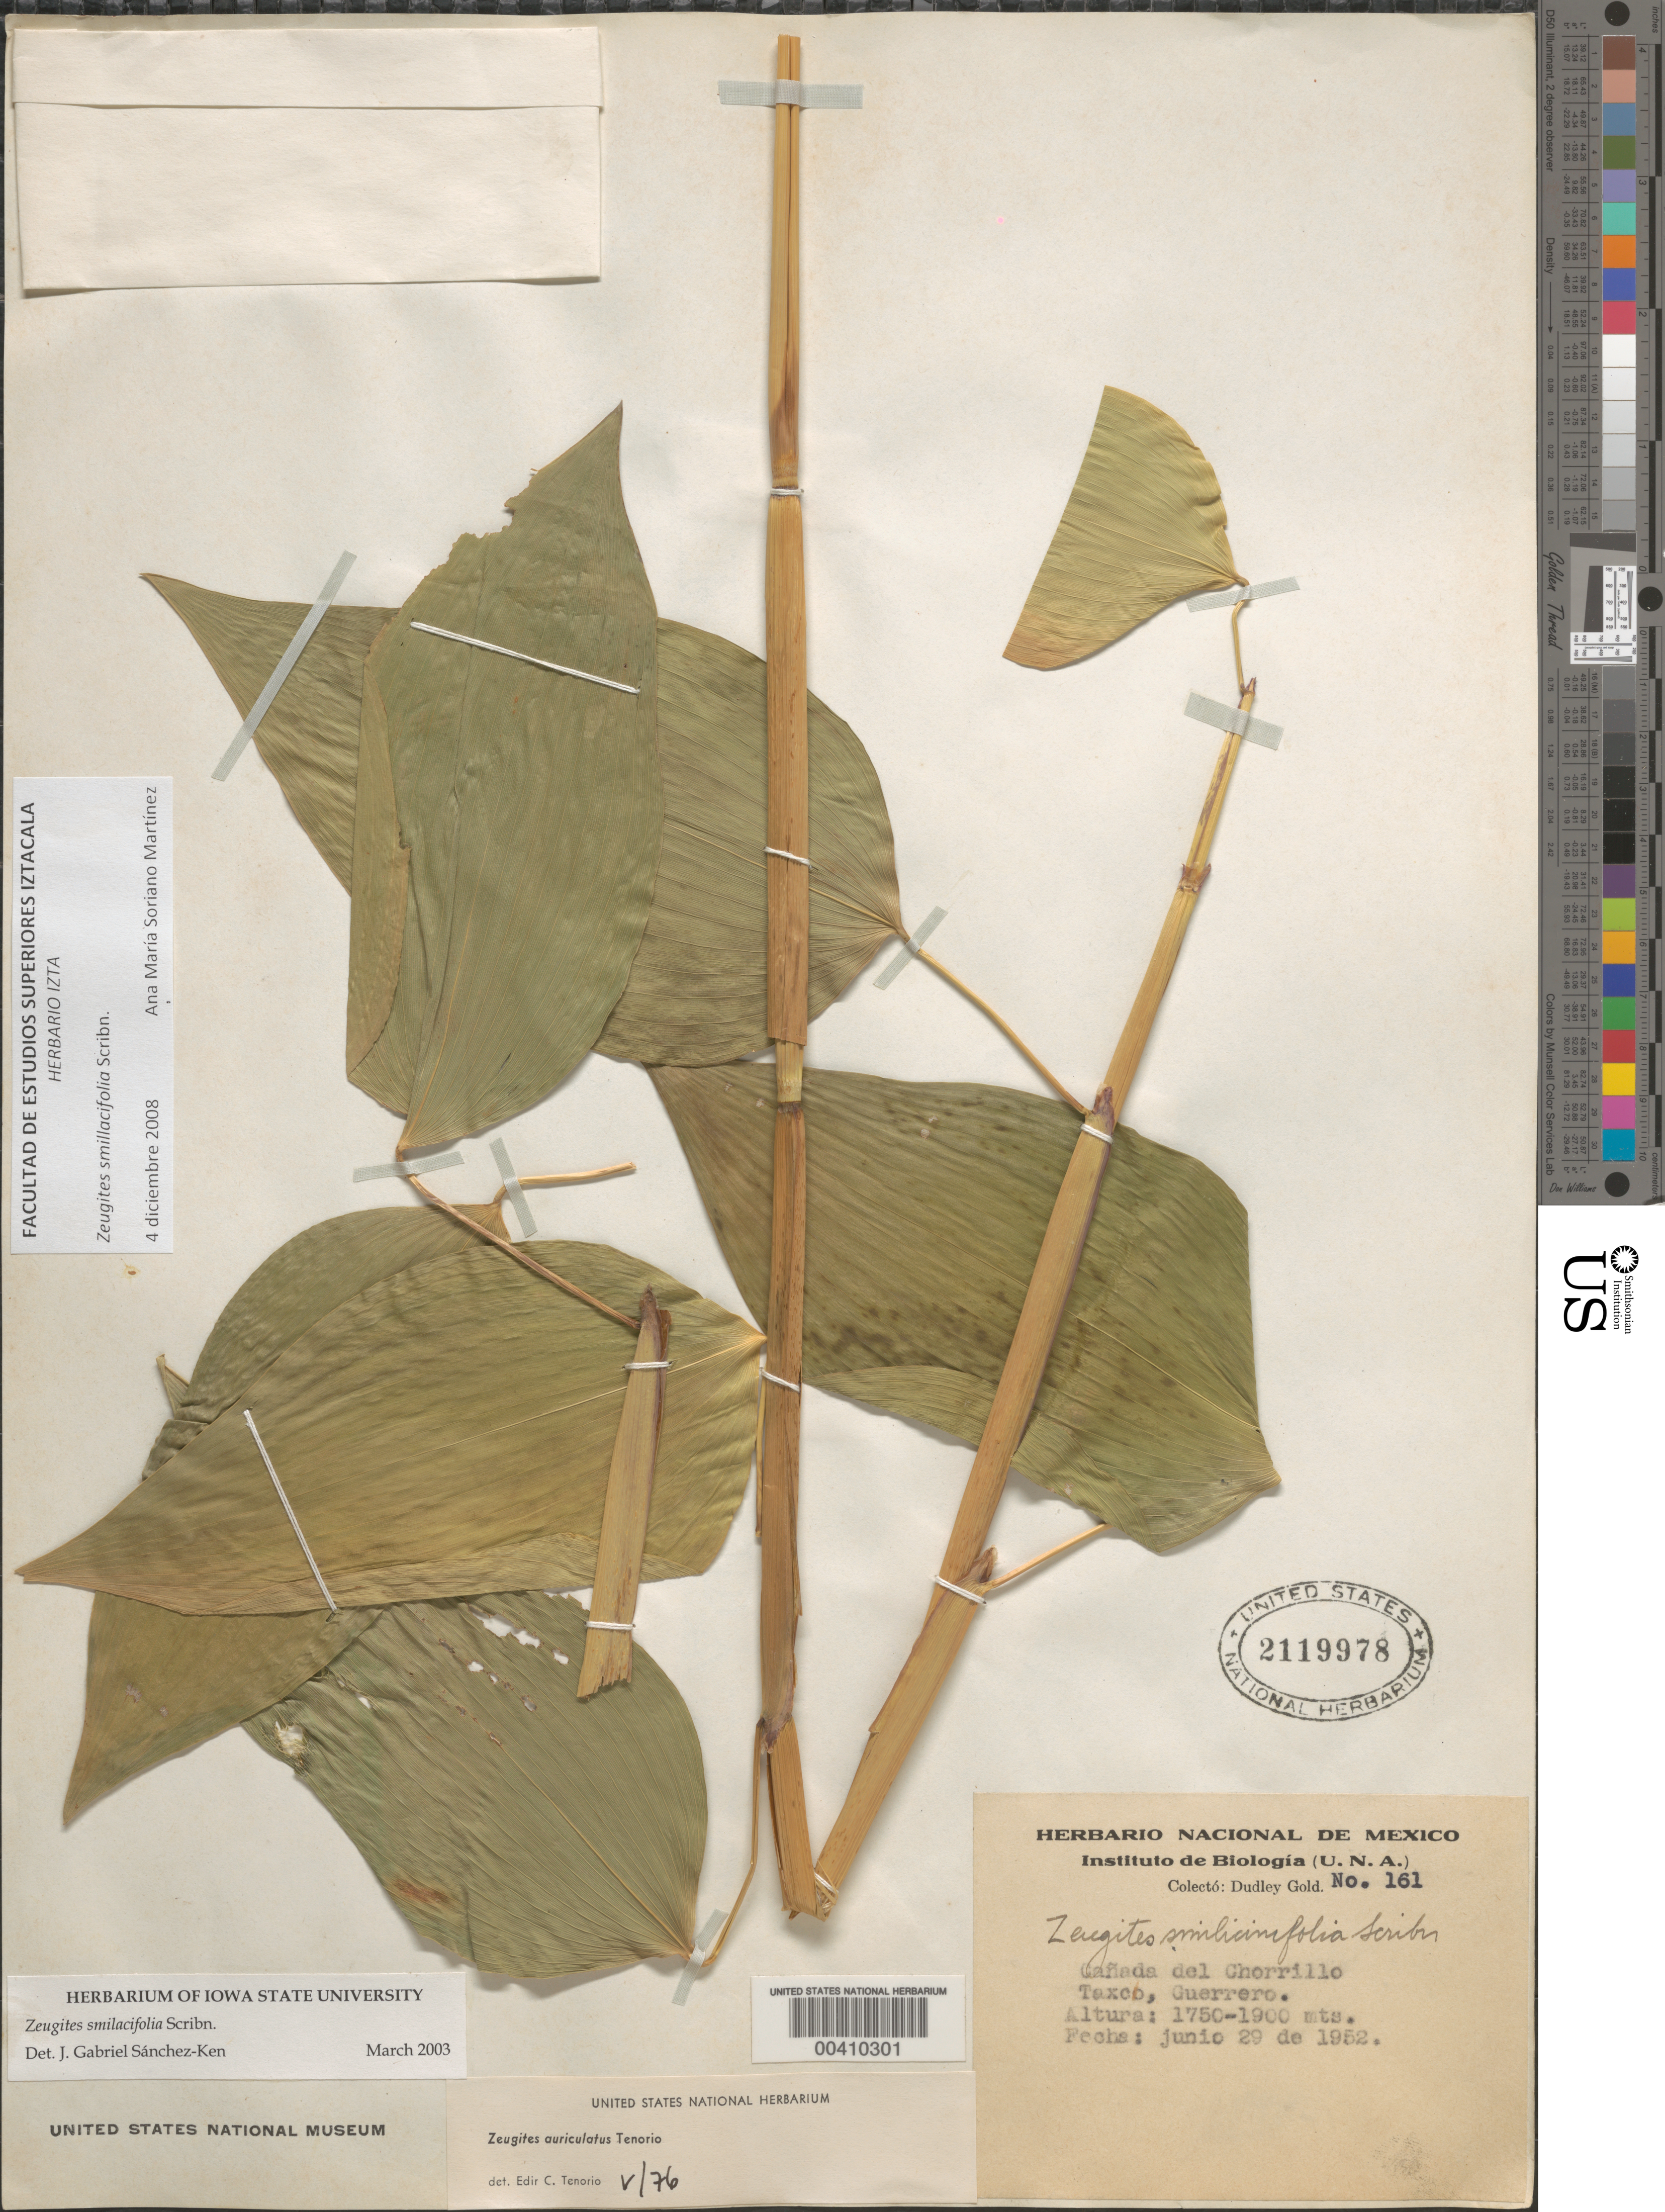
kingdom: Plantae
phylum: Tracheophyta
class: Liliopsida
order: Poales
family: Poaceae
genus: Zeugites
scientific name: Zeugites smilacifolius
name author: Scribn.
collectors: D. Gold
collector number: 161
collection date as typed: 29 Jun 1952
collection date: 1952-06-29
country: Mexico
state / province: Guerrero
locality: Cañada del Chorrillo, Taxco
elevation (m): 1750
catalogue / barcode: US 2119978